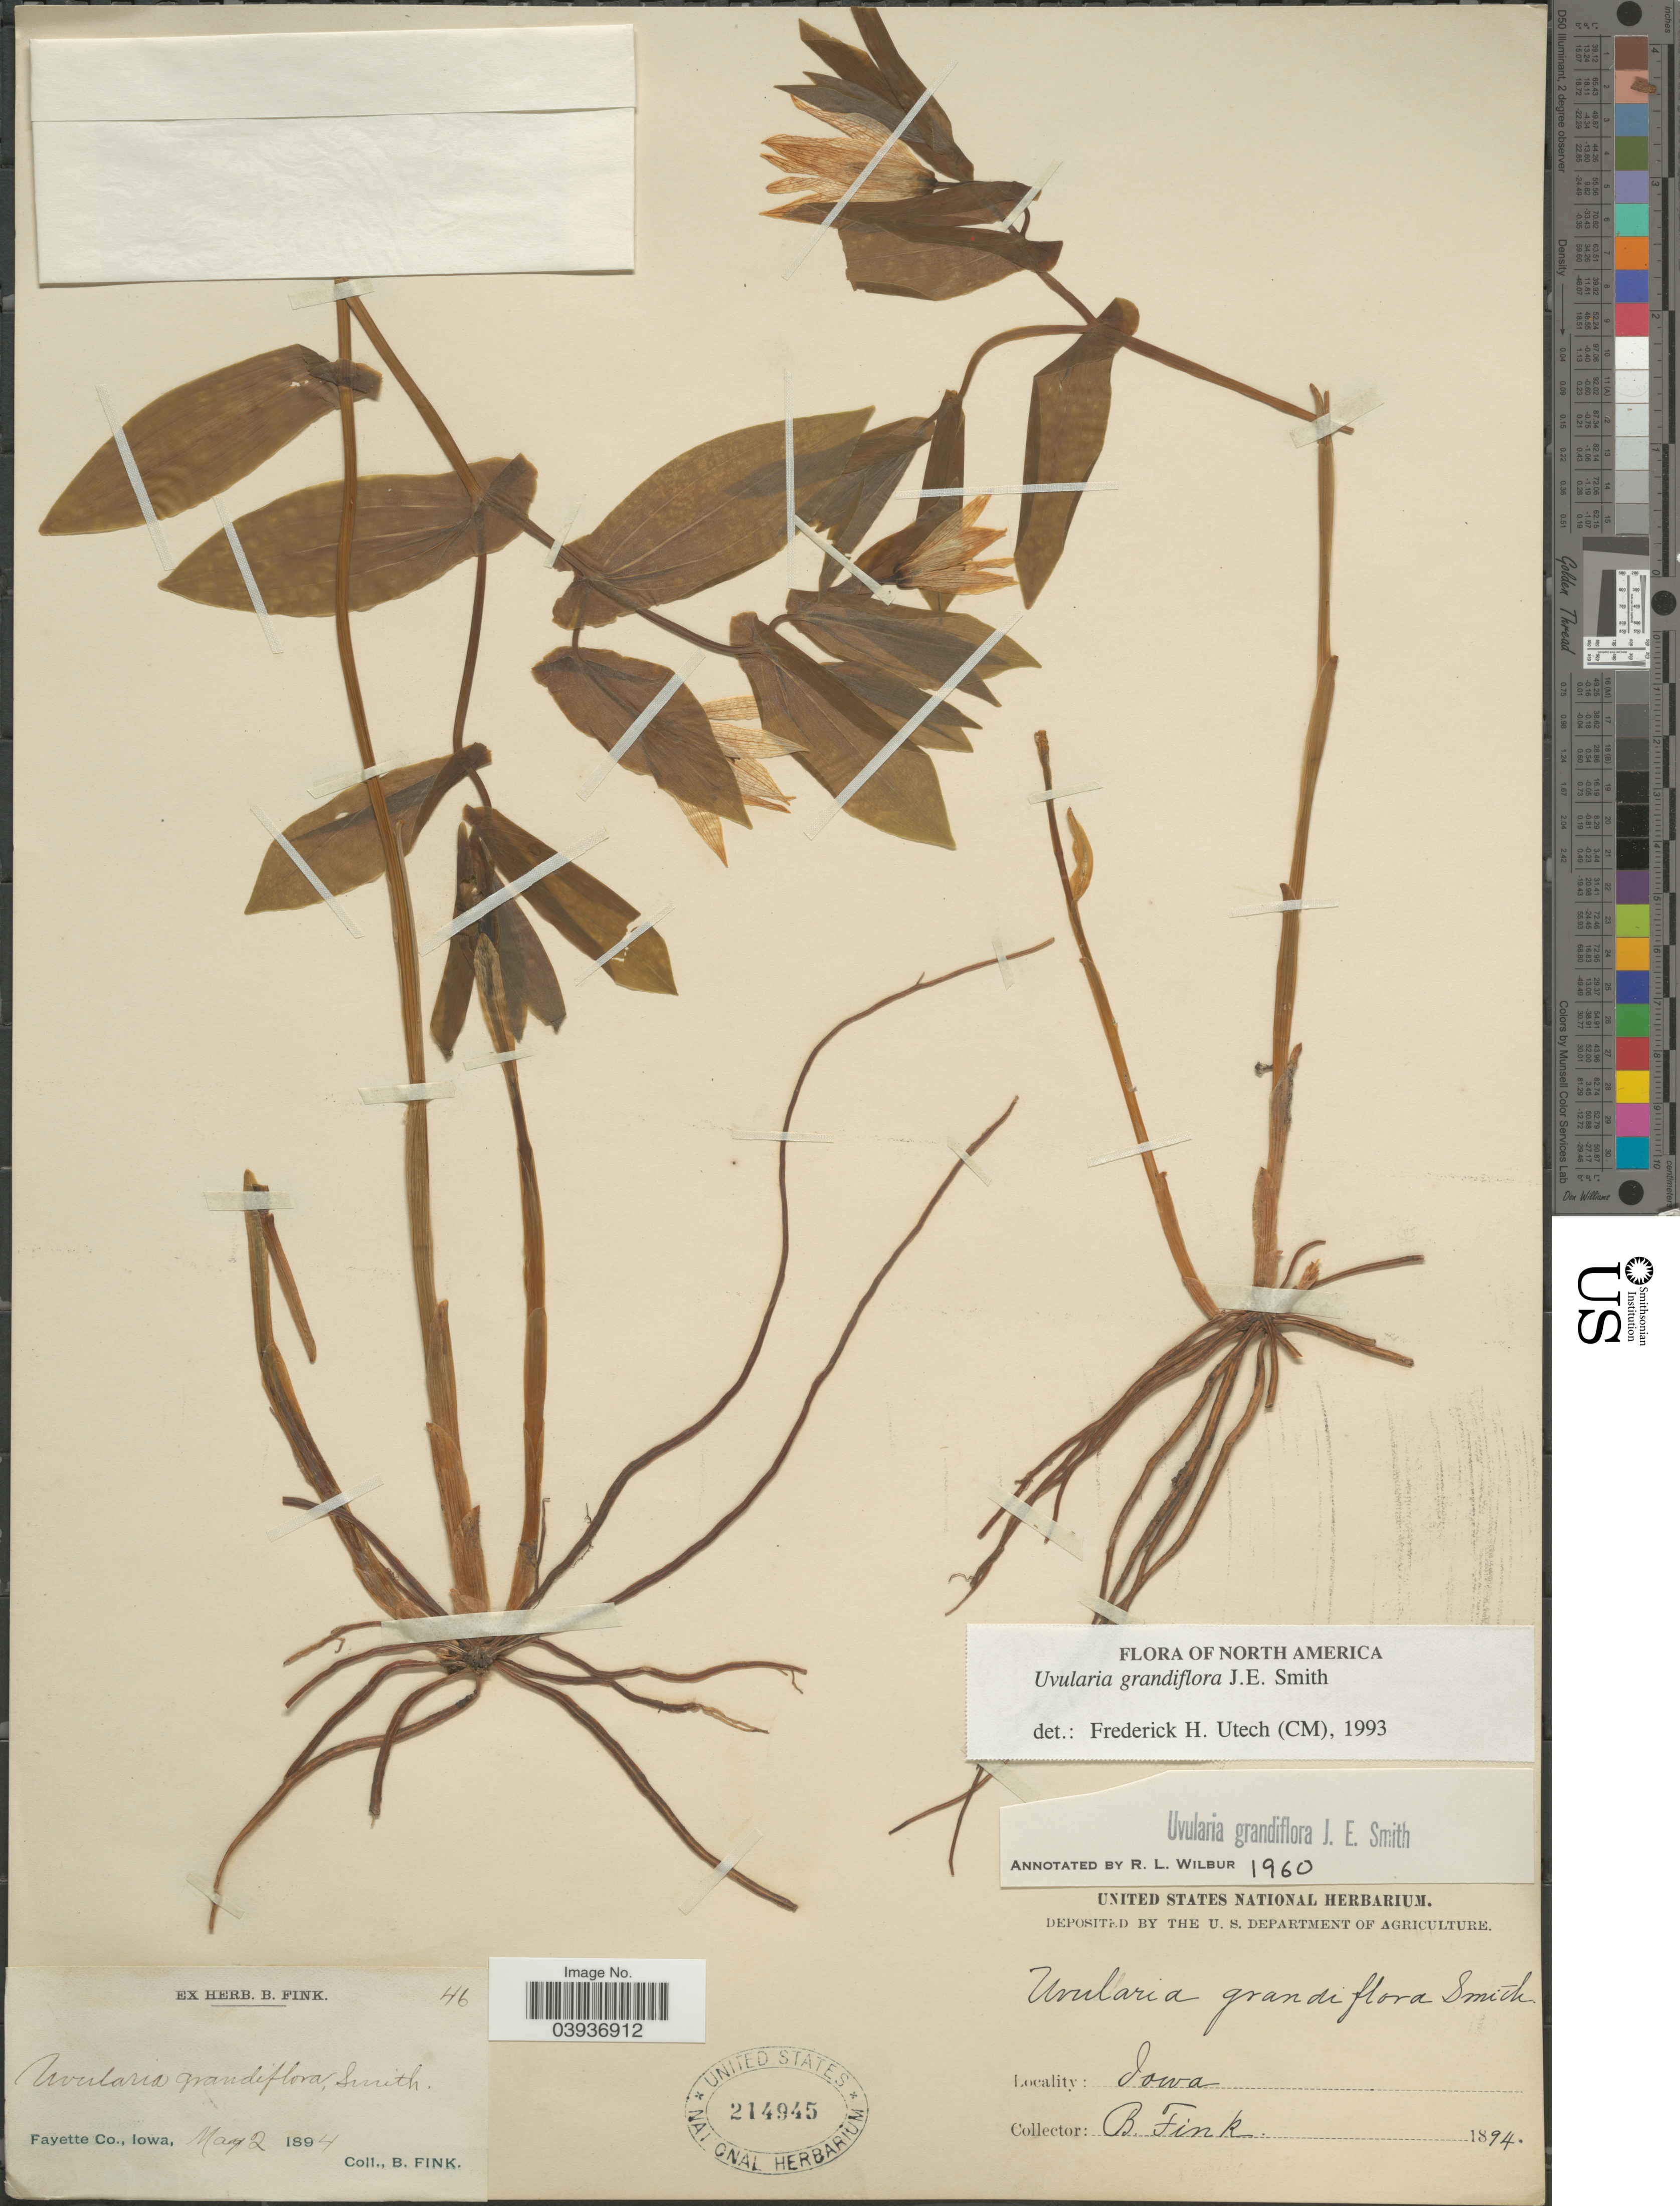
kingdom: Plantae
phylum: Tracheophyta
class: Liliopsida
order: Liliales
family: Colchicaceae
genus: Uvularia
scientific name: Uvularia grandiflora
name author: Sm.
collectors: B. Fink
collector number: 46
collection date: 1894-05-02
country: United States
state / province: Iowa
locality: Fayette Co.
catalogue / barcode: US 214945